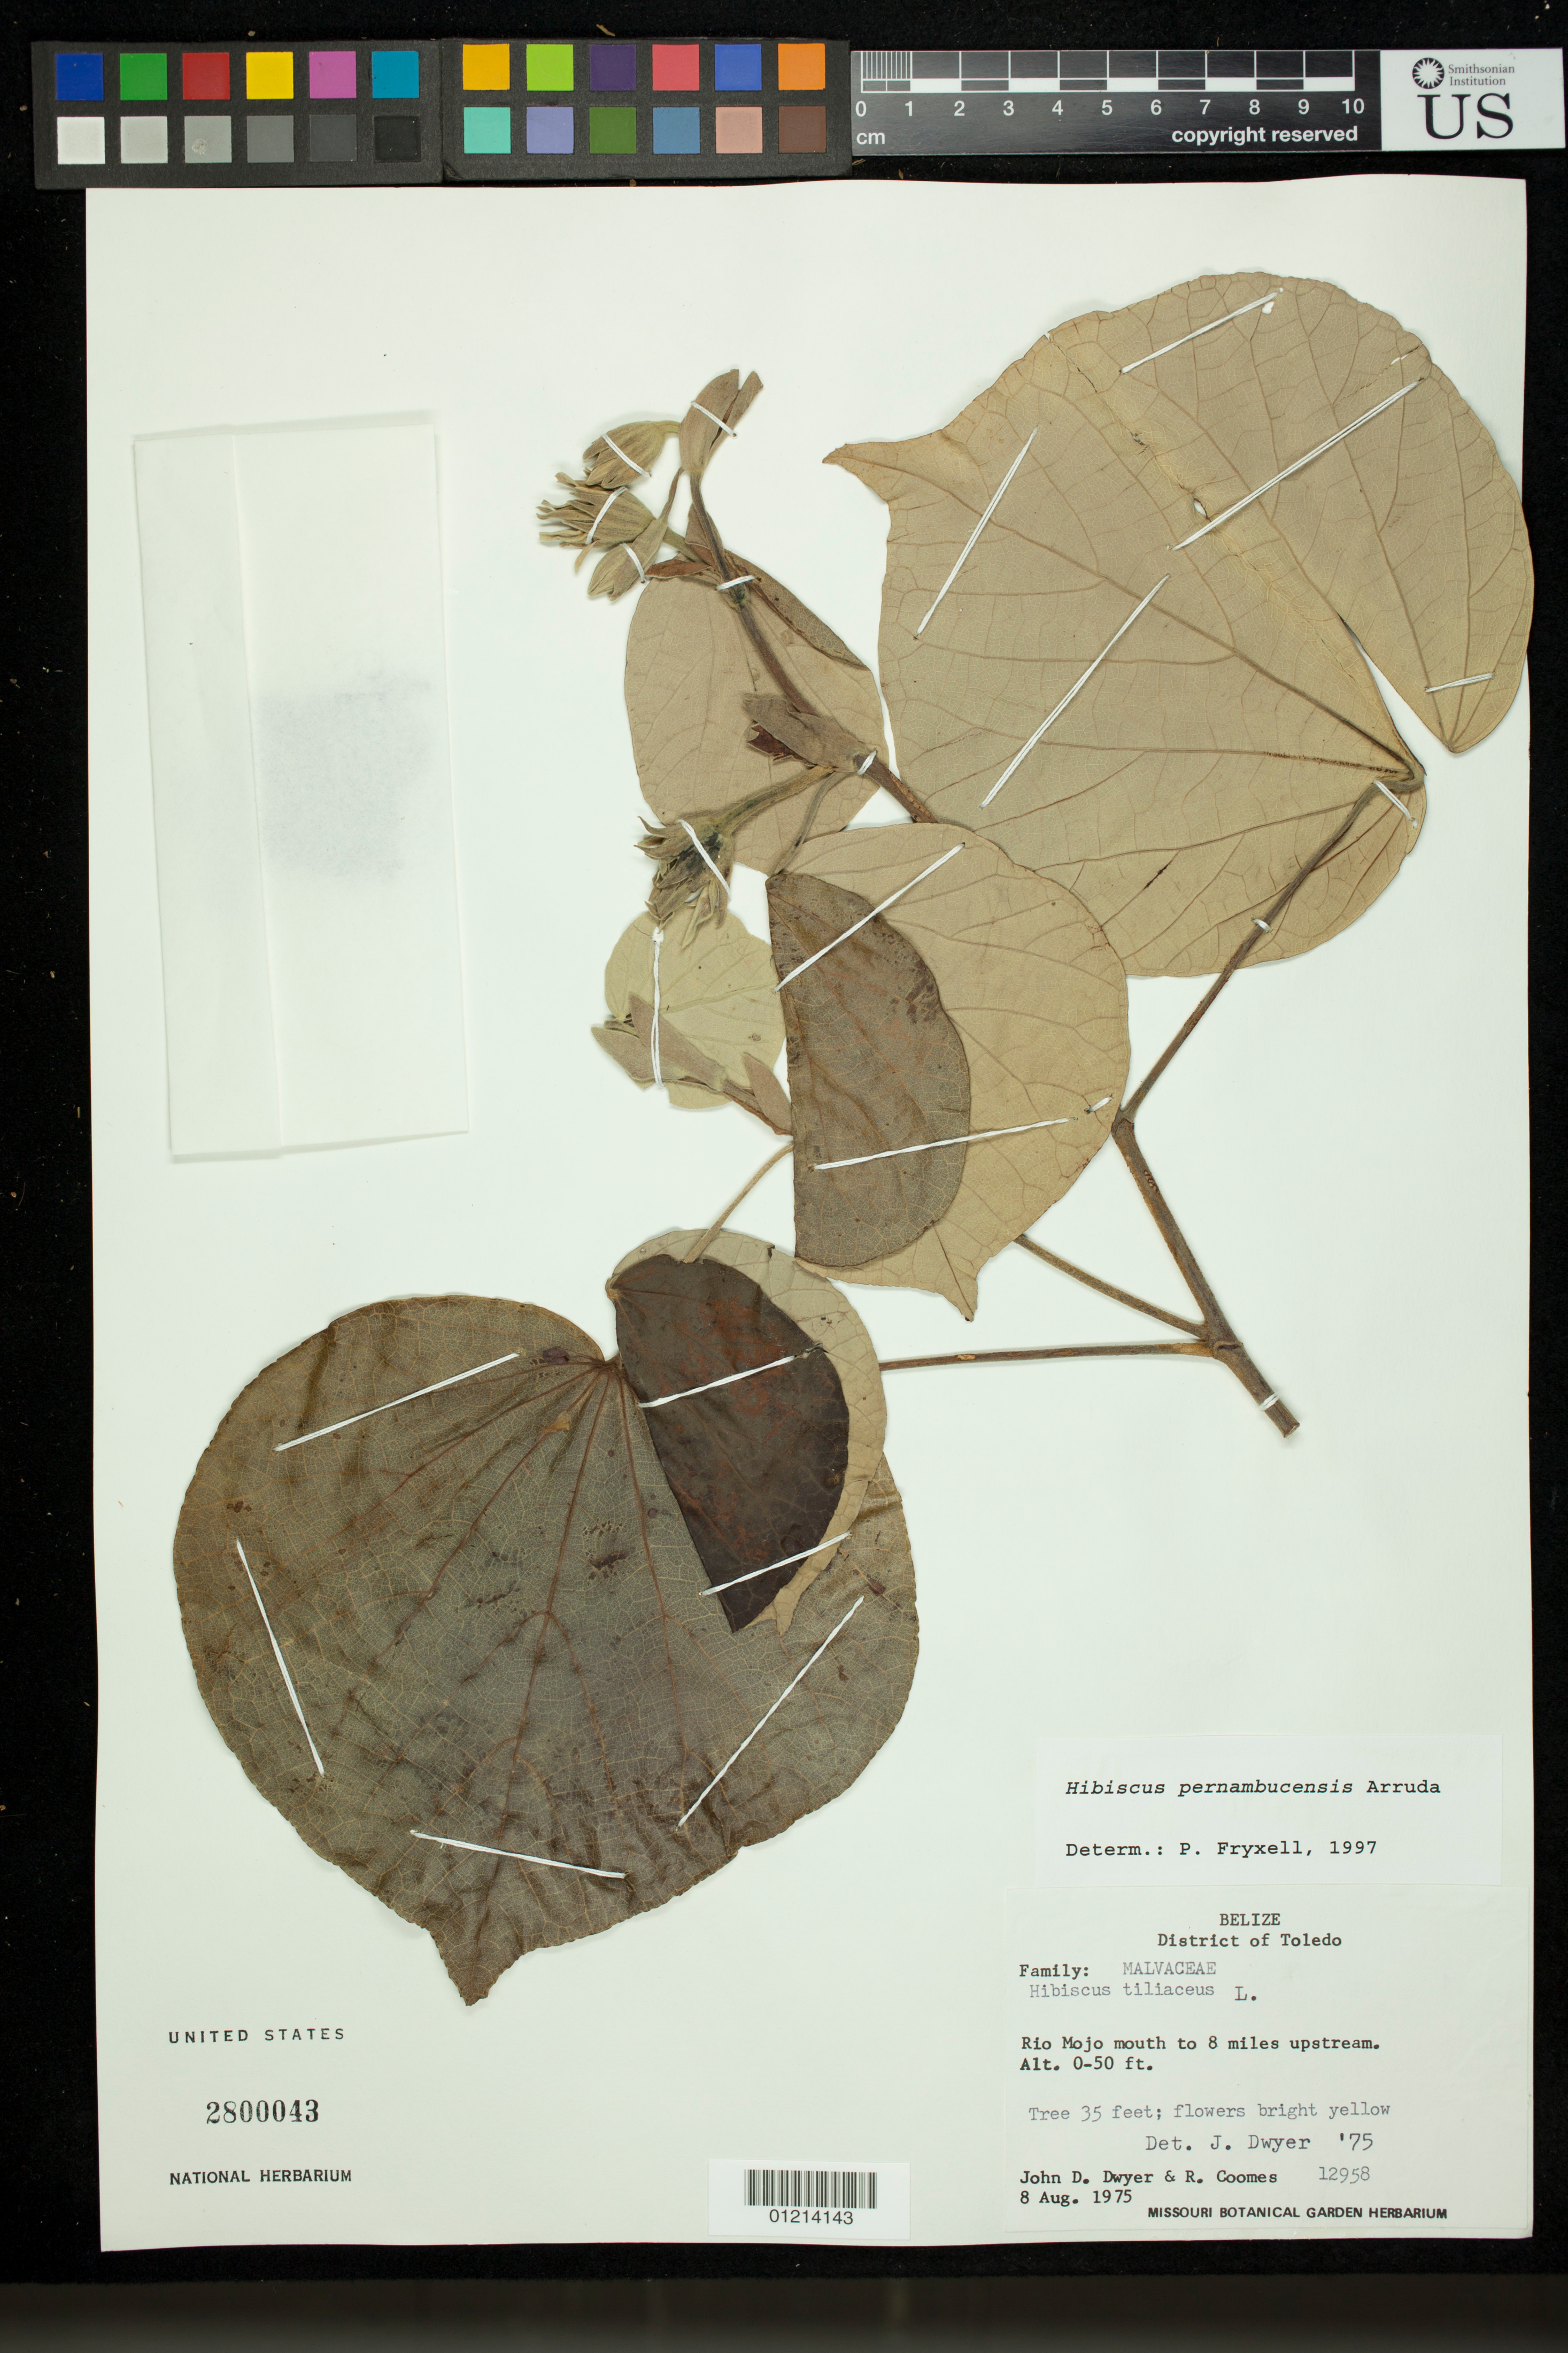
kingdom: Plantae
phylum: Tracheophyta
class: Magnoliopsida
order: Malvales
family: Malvaceae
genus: Talipariti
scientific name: Talipariti tiliaceum var. pernambucense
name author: (Arruda) Fryxell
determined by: Dorr, Laurence J., Curator (BOT), Smithsonian Institution - National Museum of Natural History (UNITED STATES)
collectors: J. D. Dwyer & R. Coomes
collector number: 12958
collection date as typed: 08 Aug 1975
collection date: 1975-08-08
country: Belize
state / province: Toledo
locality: District of Toledo: Rio Mojo mouth to 8 miles upstream.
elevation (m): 0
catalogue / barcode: US 2800043